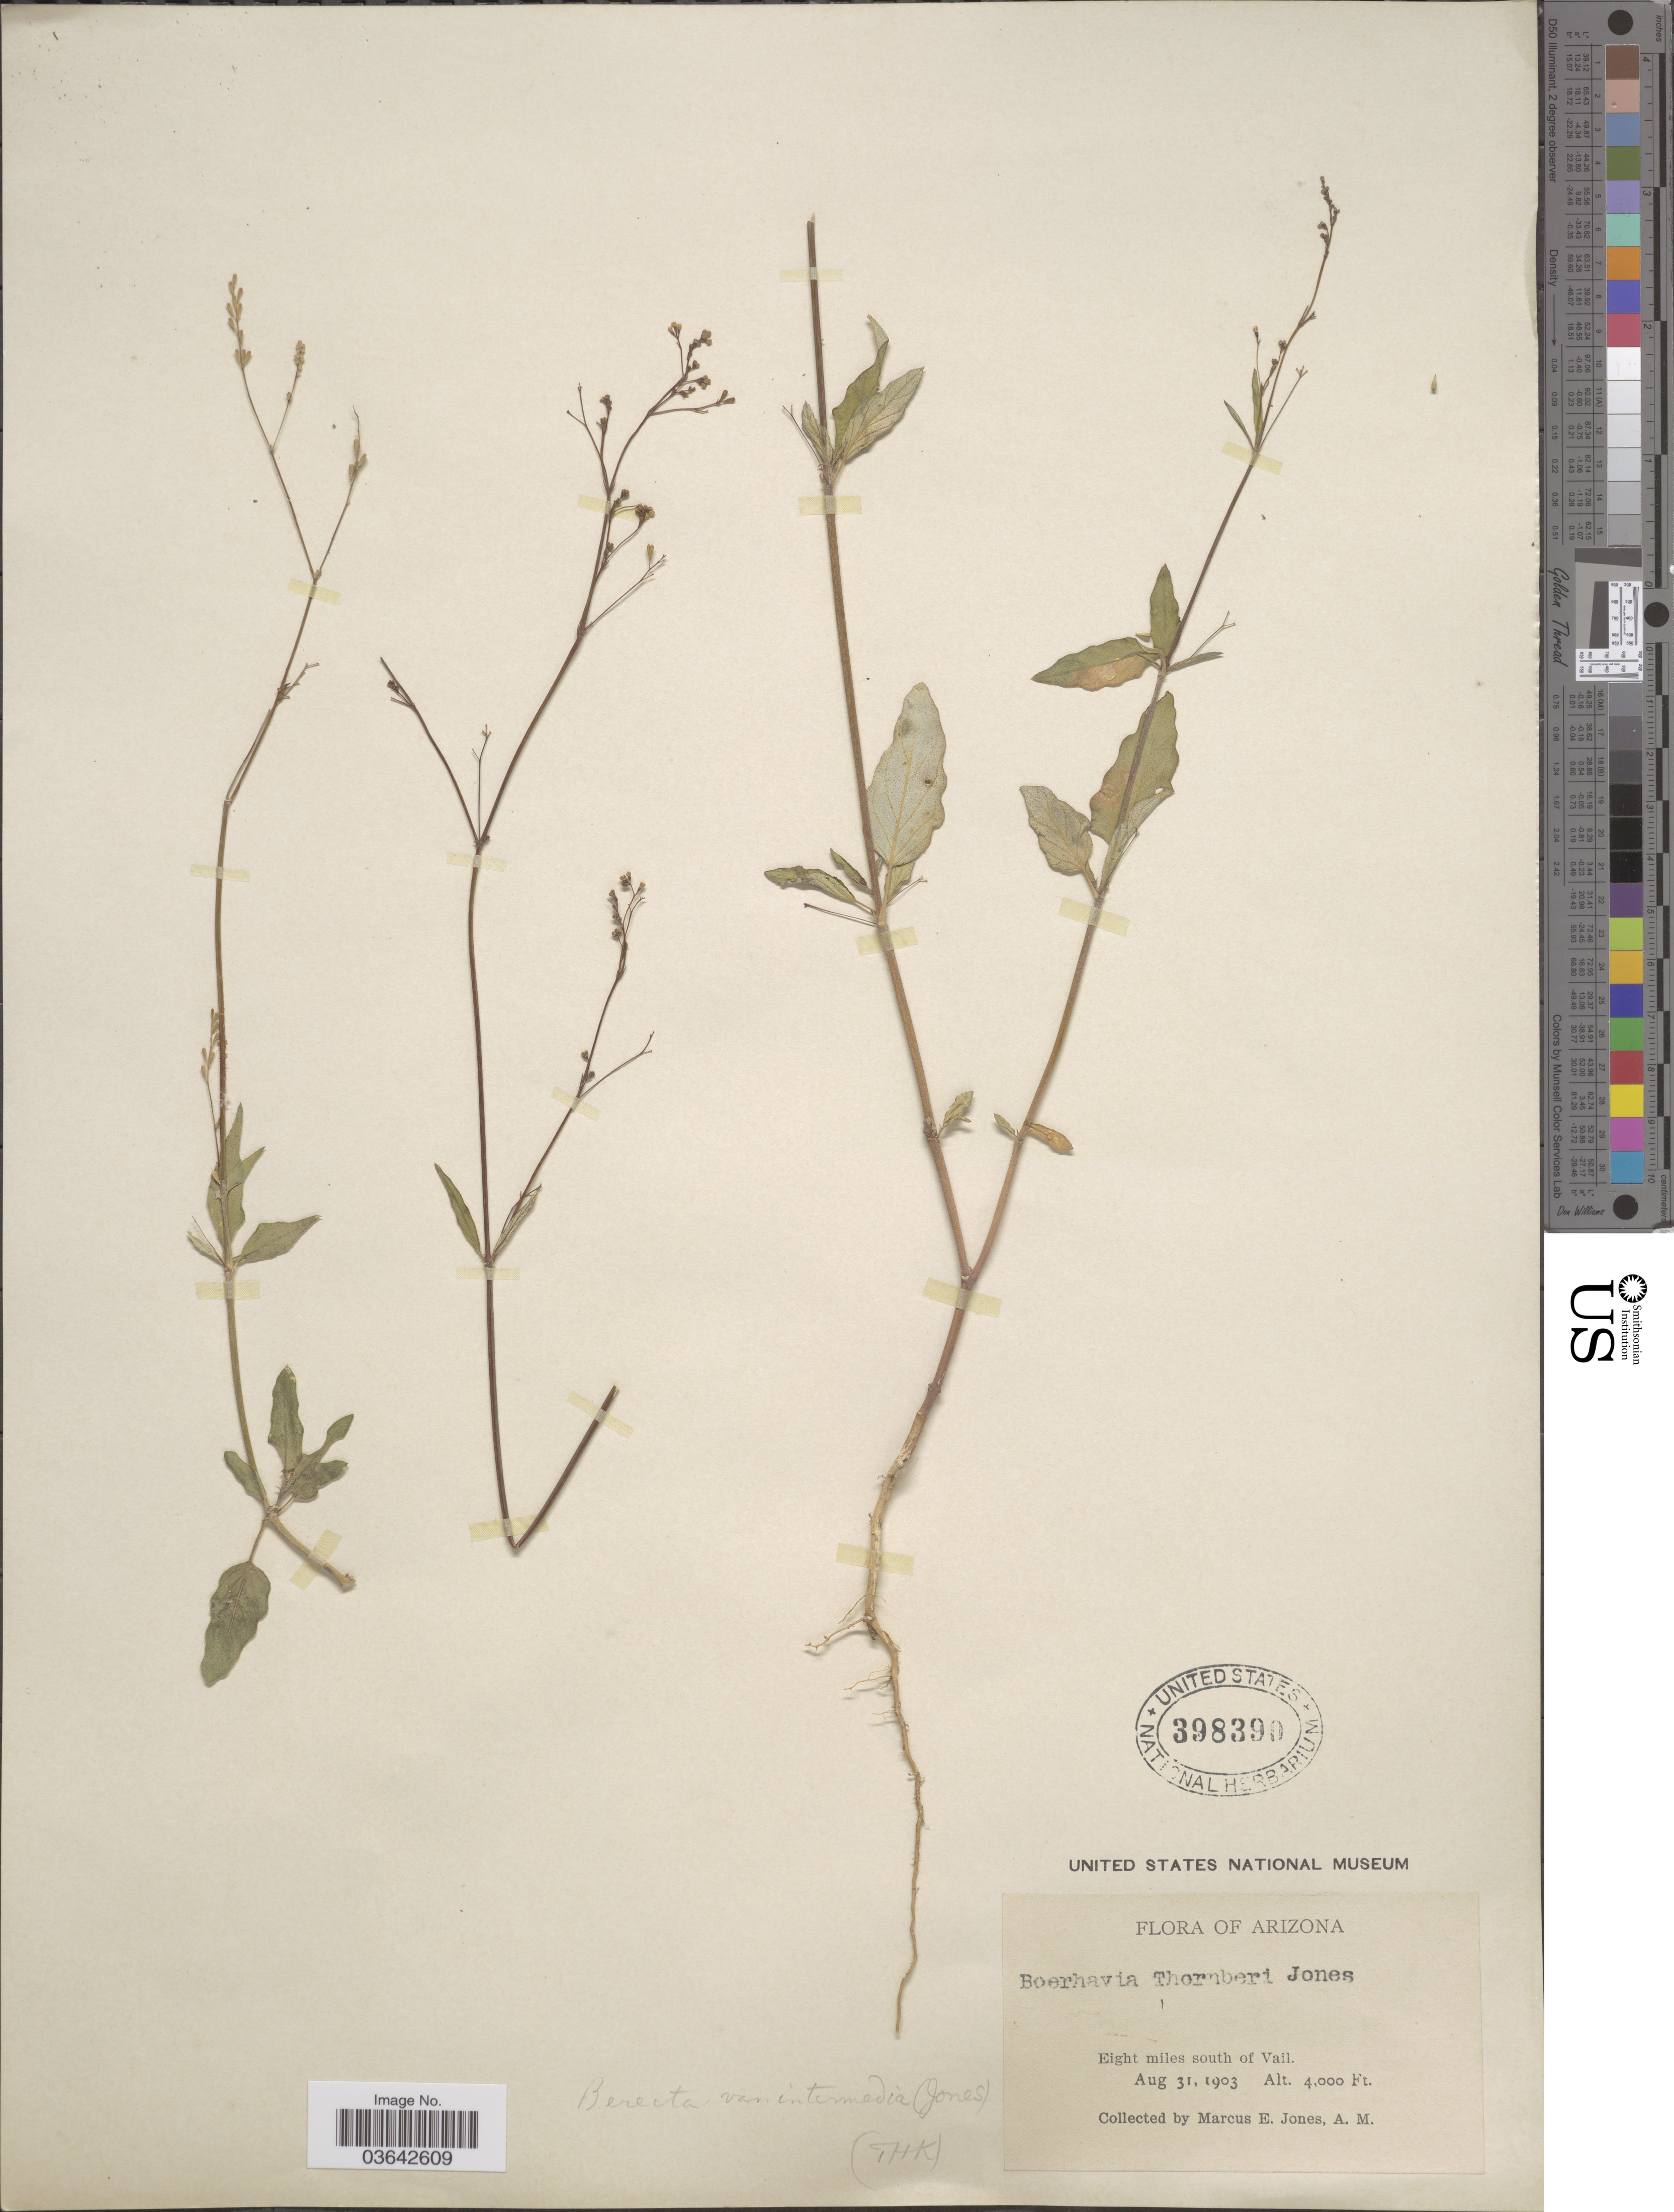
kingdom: Plantae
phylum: Tracheophyta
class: Magnoliopsida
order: Caryophyllales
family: Nyctaginaceae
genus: Boerhavia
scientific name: Boerhavia intermedia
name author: M.E. Jones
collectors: M. E. Jones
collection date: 1903-08-31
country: United States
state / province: Arizona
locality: Eight miles south of Vail.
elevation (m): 1219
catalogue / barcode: US 398390